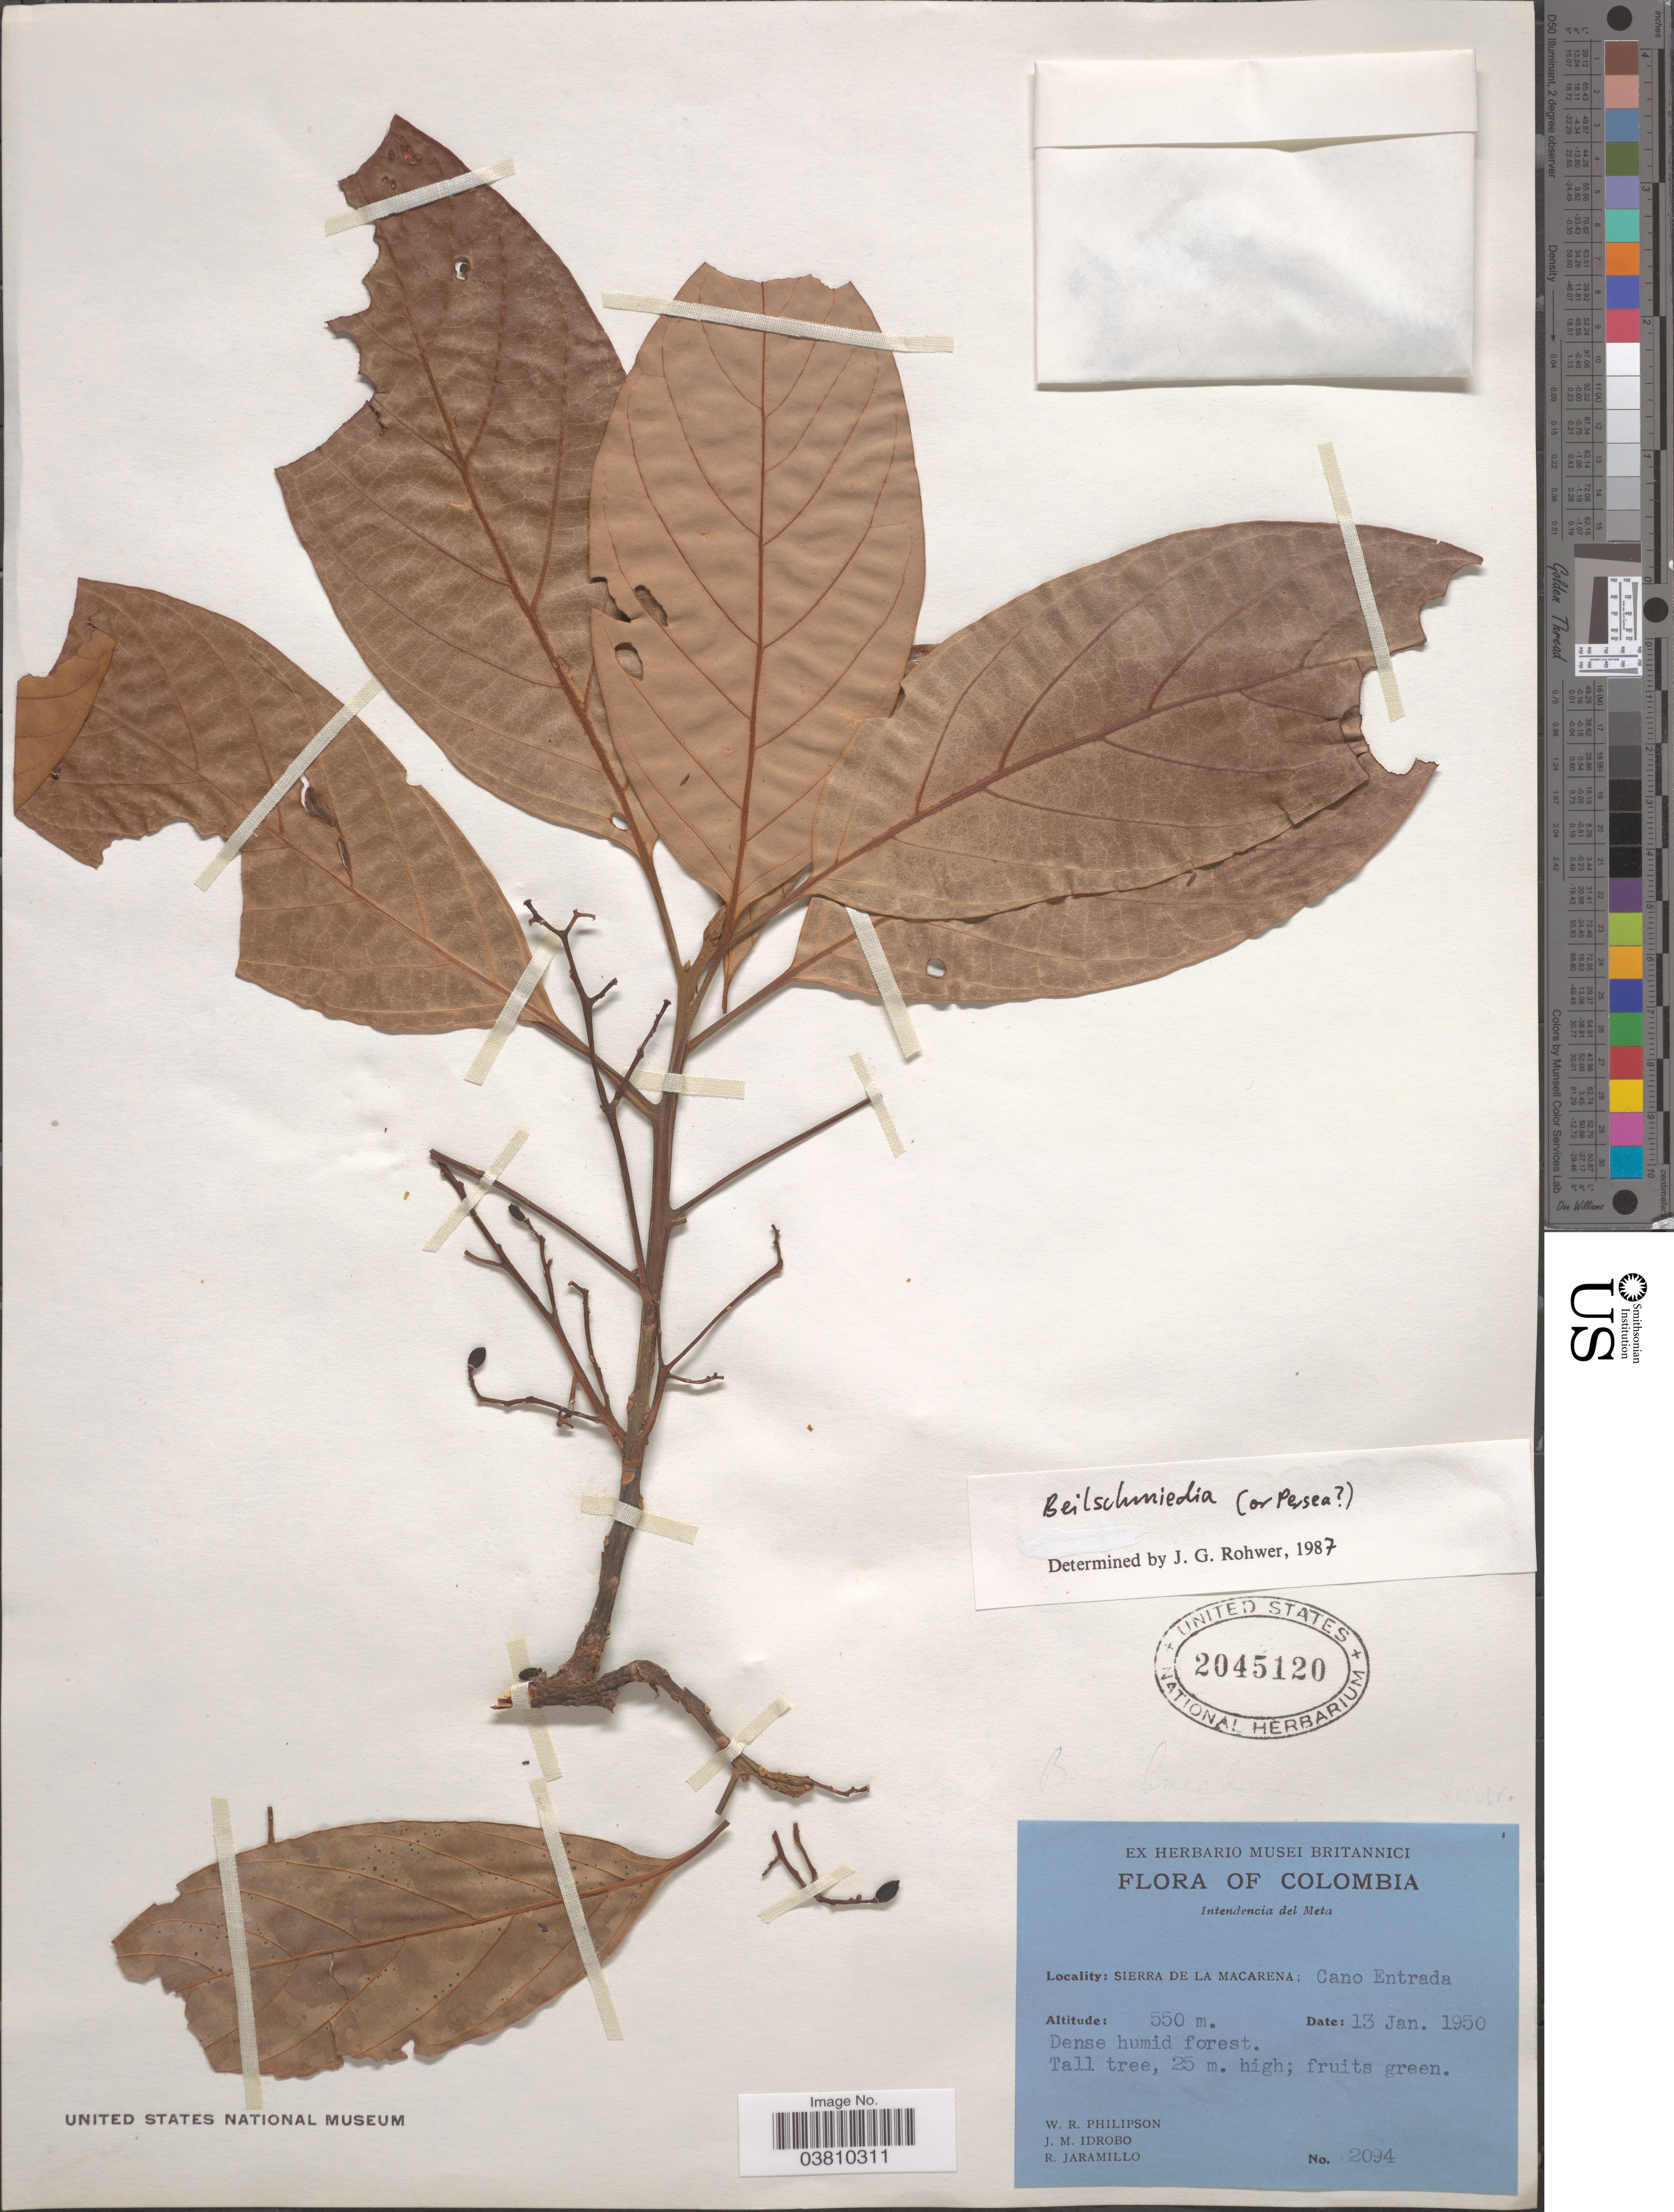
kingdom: Plantae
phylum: Tracheophyta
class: Magnoliopsida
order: Laurales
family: Lauraceae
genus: Beilschmiedia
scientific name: Beilschmiedia sp.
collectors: W. R. Philipson, J. M. Idrobo & R. Jaramillo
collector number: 2094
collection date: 1950-01-13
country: Colombia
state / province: Meta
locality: Intendencia del Meta. Sierra de La Macarena: Cano Entrada.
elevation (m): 550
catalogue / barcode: US 2045120